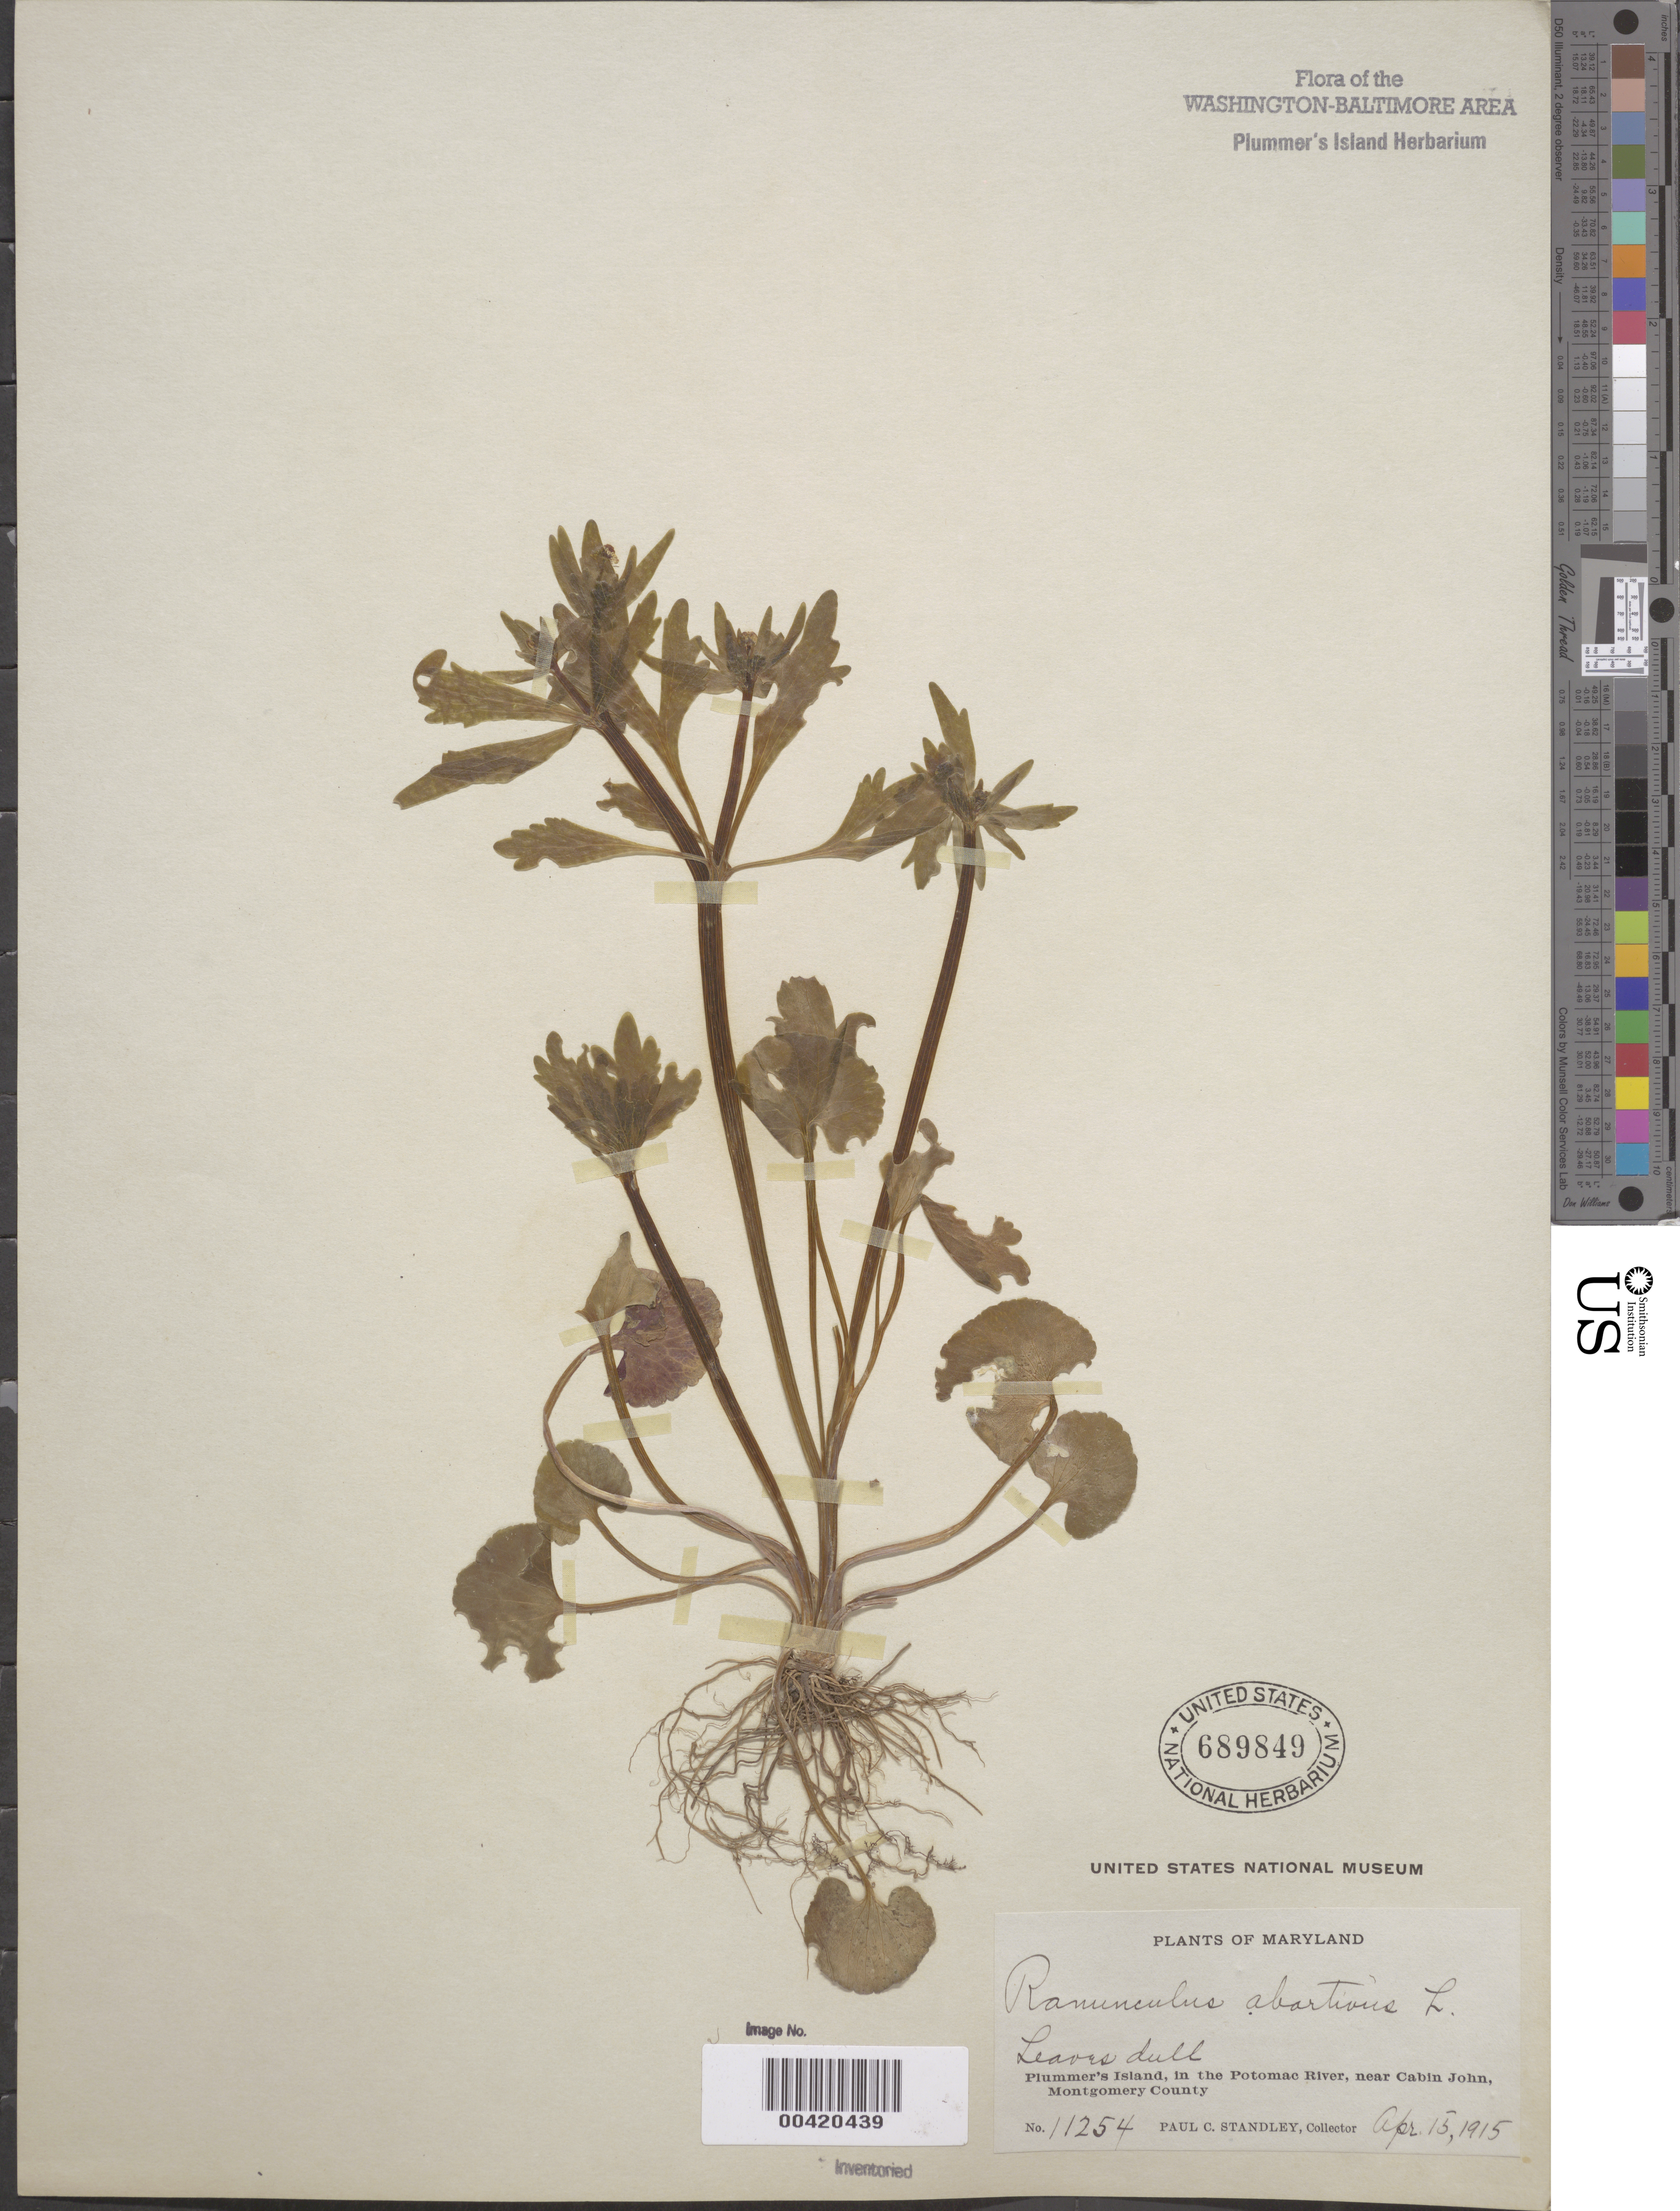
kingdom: Plantae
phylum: Tracheophyta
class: Magnoliopsida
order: Ranunculales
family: Ranunculaceae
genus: Ranunculus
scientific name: Ranunculus abortivus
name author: L.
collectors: E. P. Killip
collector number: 11254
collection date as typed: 15 Apr 1915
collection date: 1915-04-15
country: United States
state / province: Maryland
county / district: Montgomery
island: Plummers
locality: Plummer's Island C. & O. Canal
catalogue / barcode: US 689849